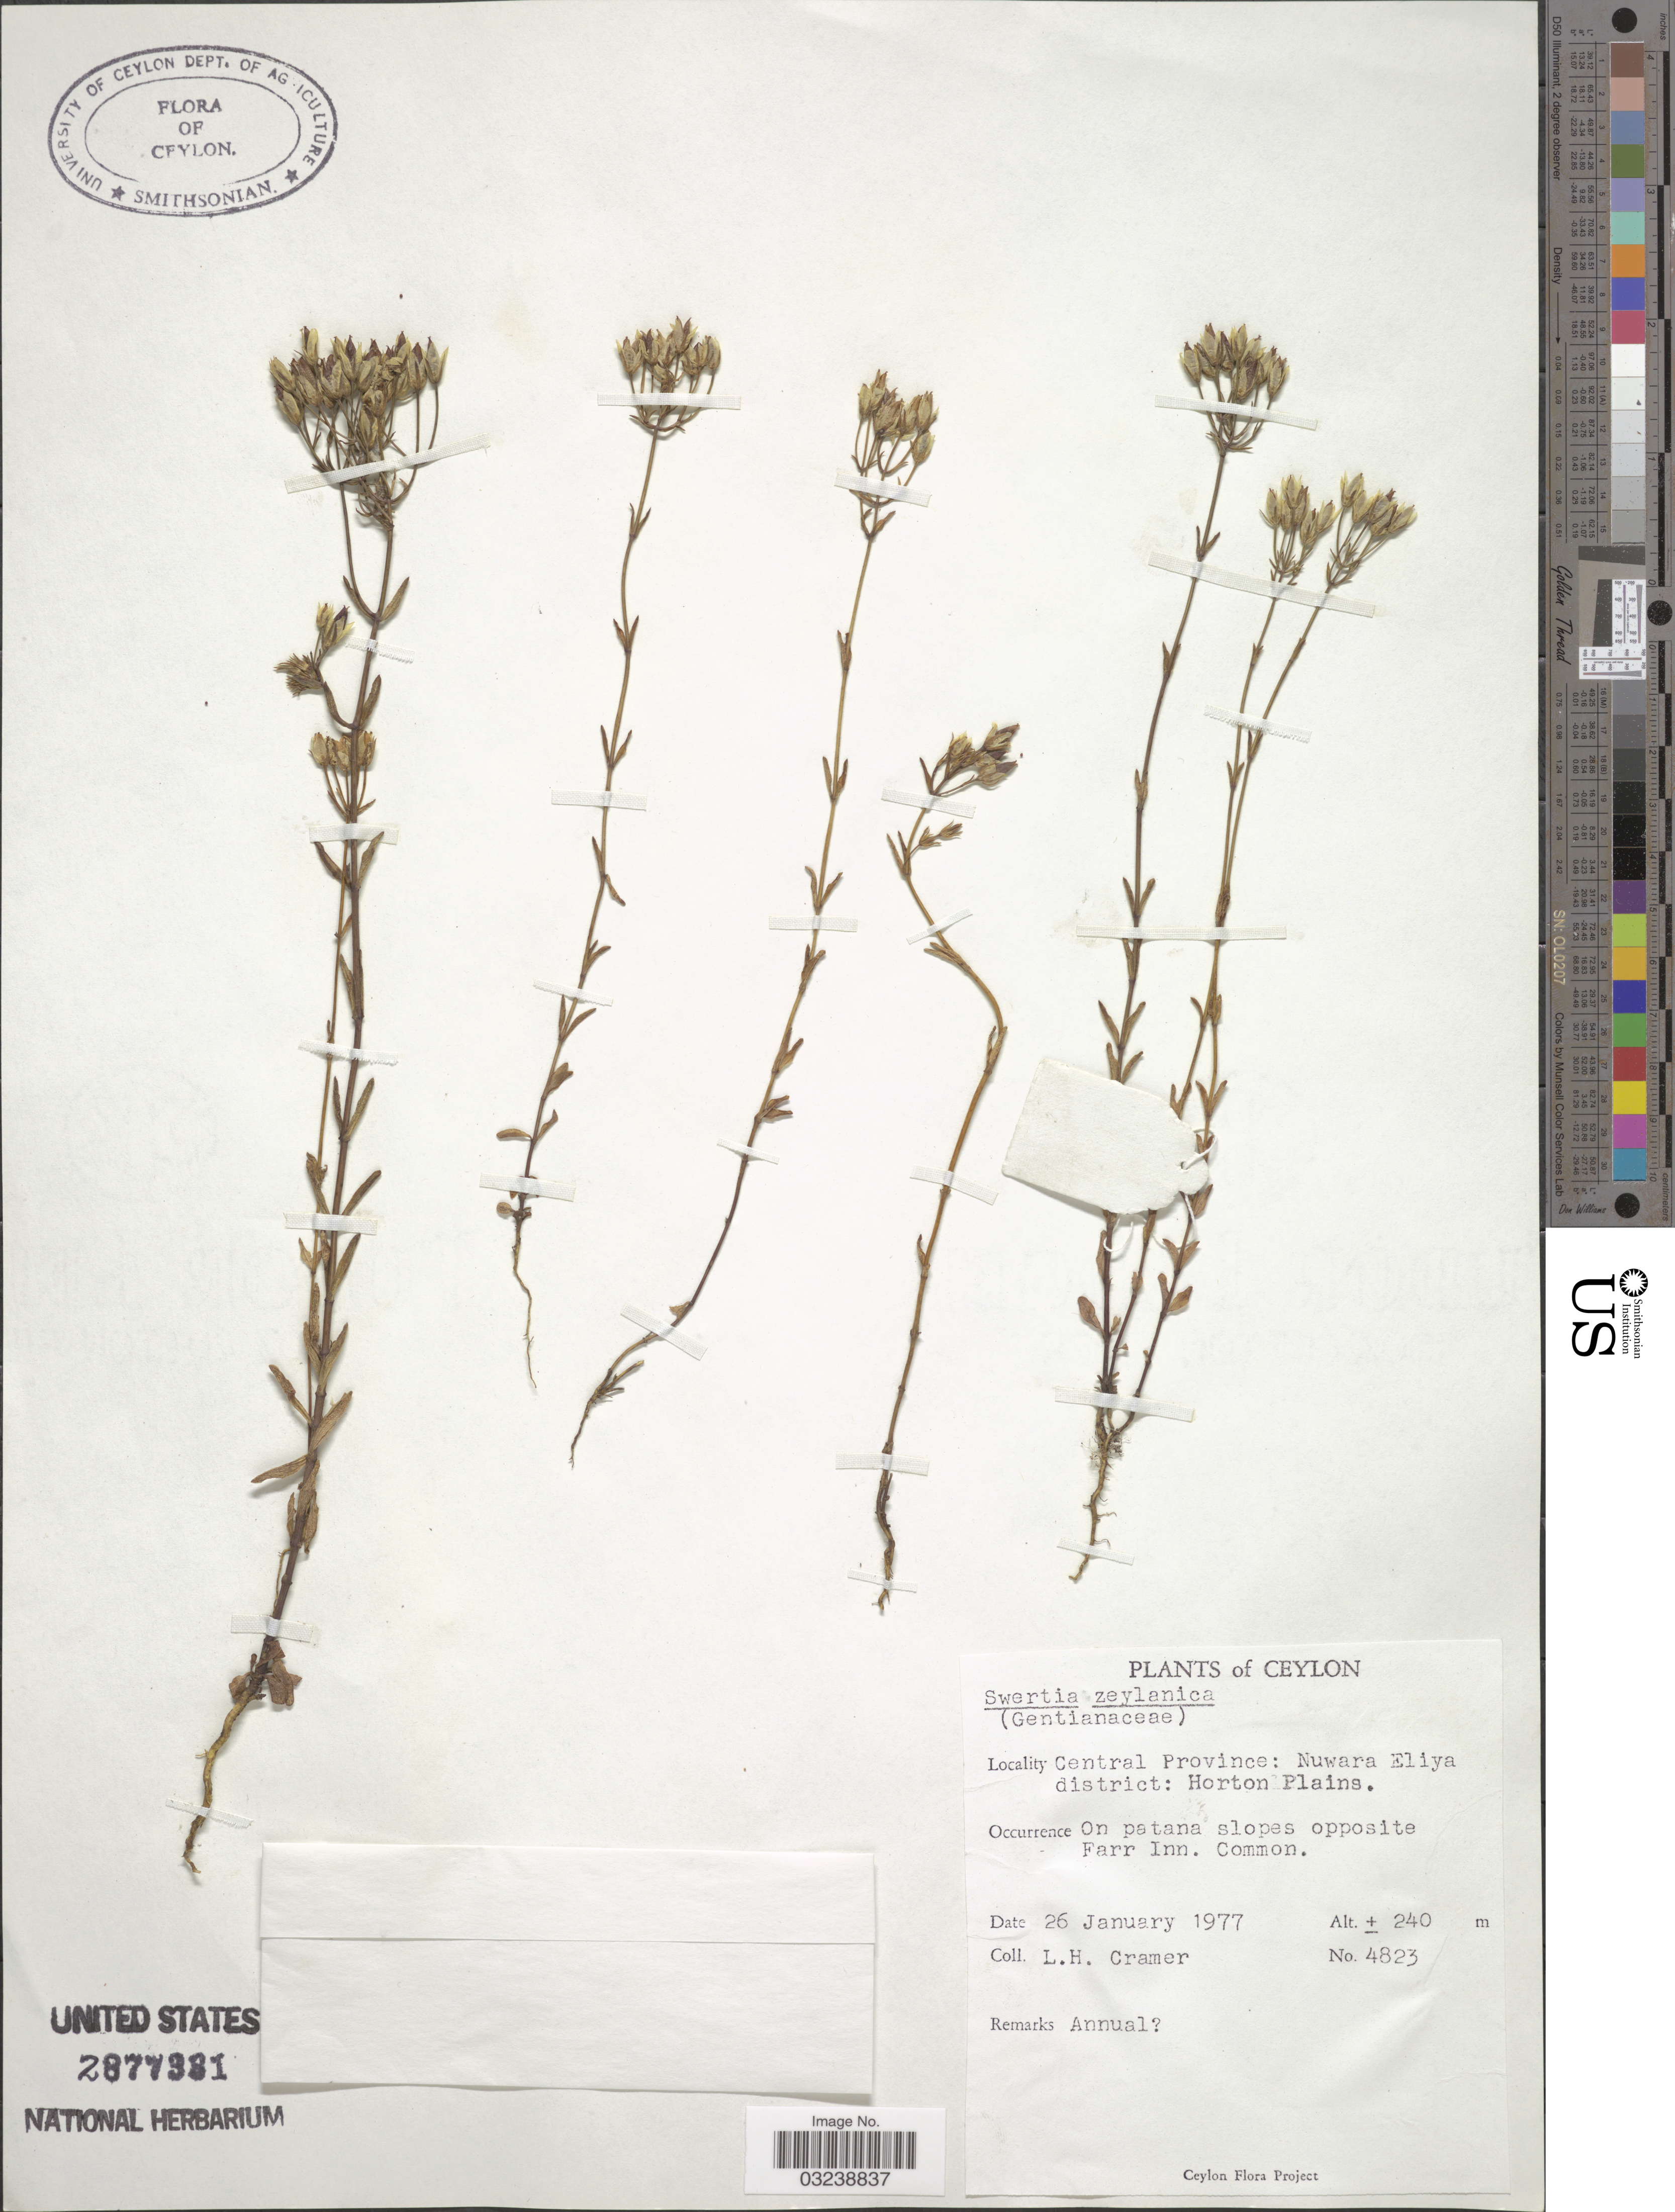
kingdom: Plantae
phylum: Tracheophyta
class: Magnoliopsida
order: Gentianales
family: Gentianaceae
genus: Swertia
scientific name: Swertia zeylanica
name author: Walker ex Griseb.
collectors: L. H. Cramer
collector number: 4823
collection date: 1977-01-26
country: Sri Lanka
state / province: Central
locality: Ceylon. Central Province: Nuwara Eliya district: Horton Plains. On patana slopes opposite Farr Inn.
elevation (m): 240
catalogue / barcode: US 2877331